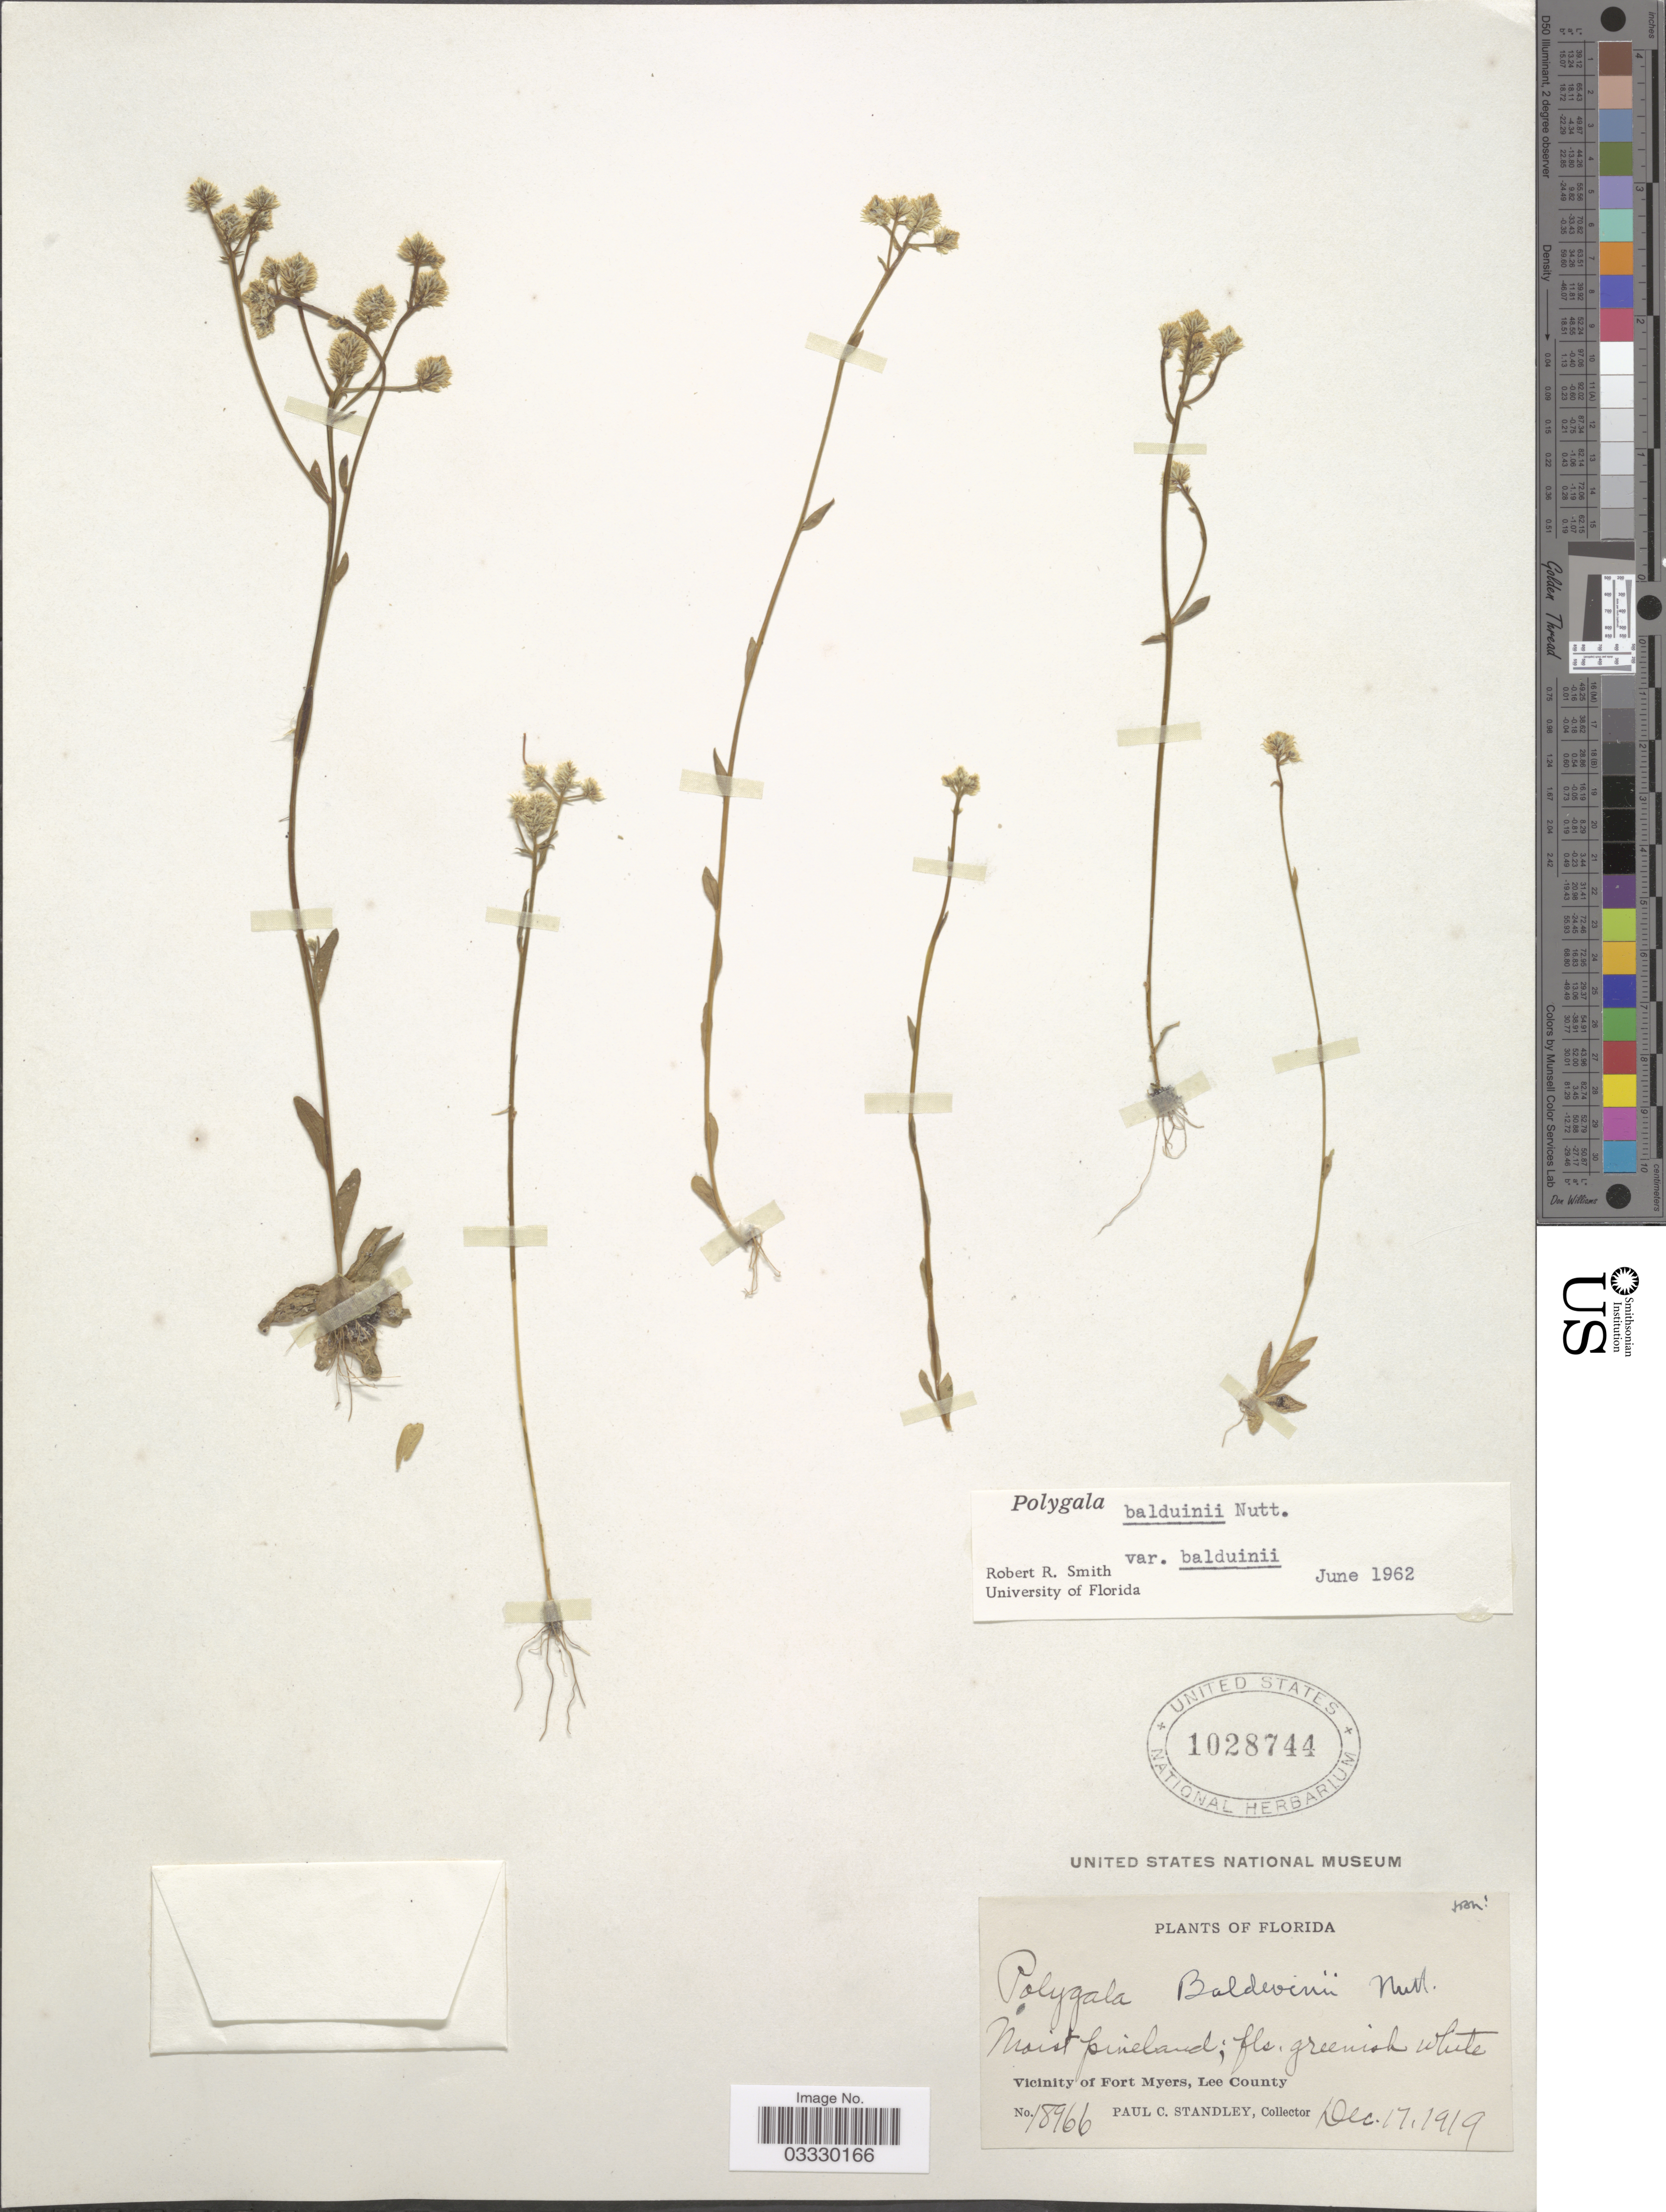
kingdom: Plantae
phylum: Tracheophyta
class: Magnoliopsida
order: Fabales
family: Polygalaceae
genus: Polygala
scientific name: Polygala balduinii var. balduinii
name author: Nutt.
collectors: P. C. Standley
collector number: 18966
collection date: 1919-12-17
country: United States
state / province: Florida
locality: Vicinity of Fort Myers, Lee County.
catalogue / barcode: US 1028744